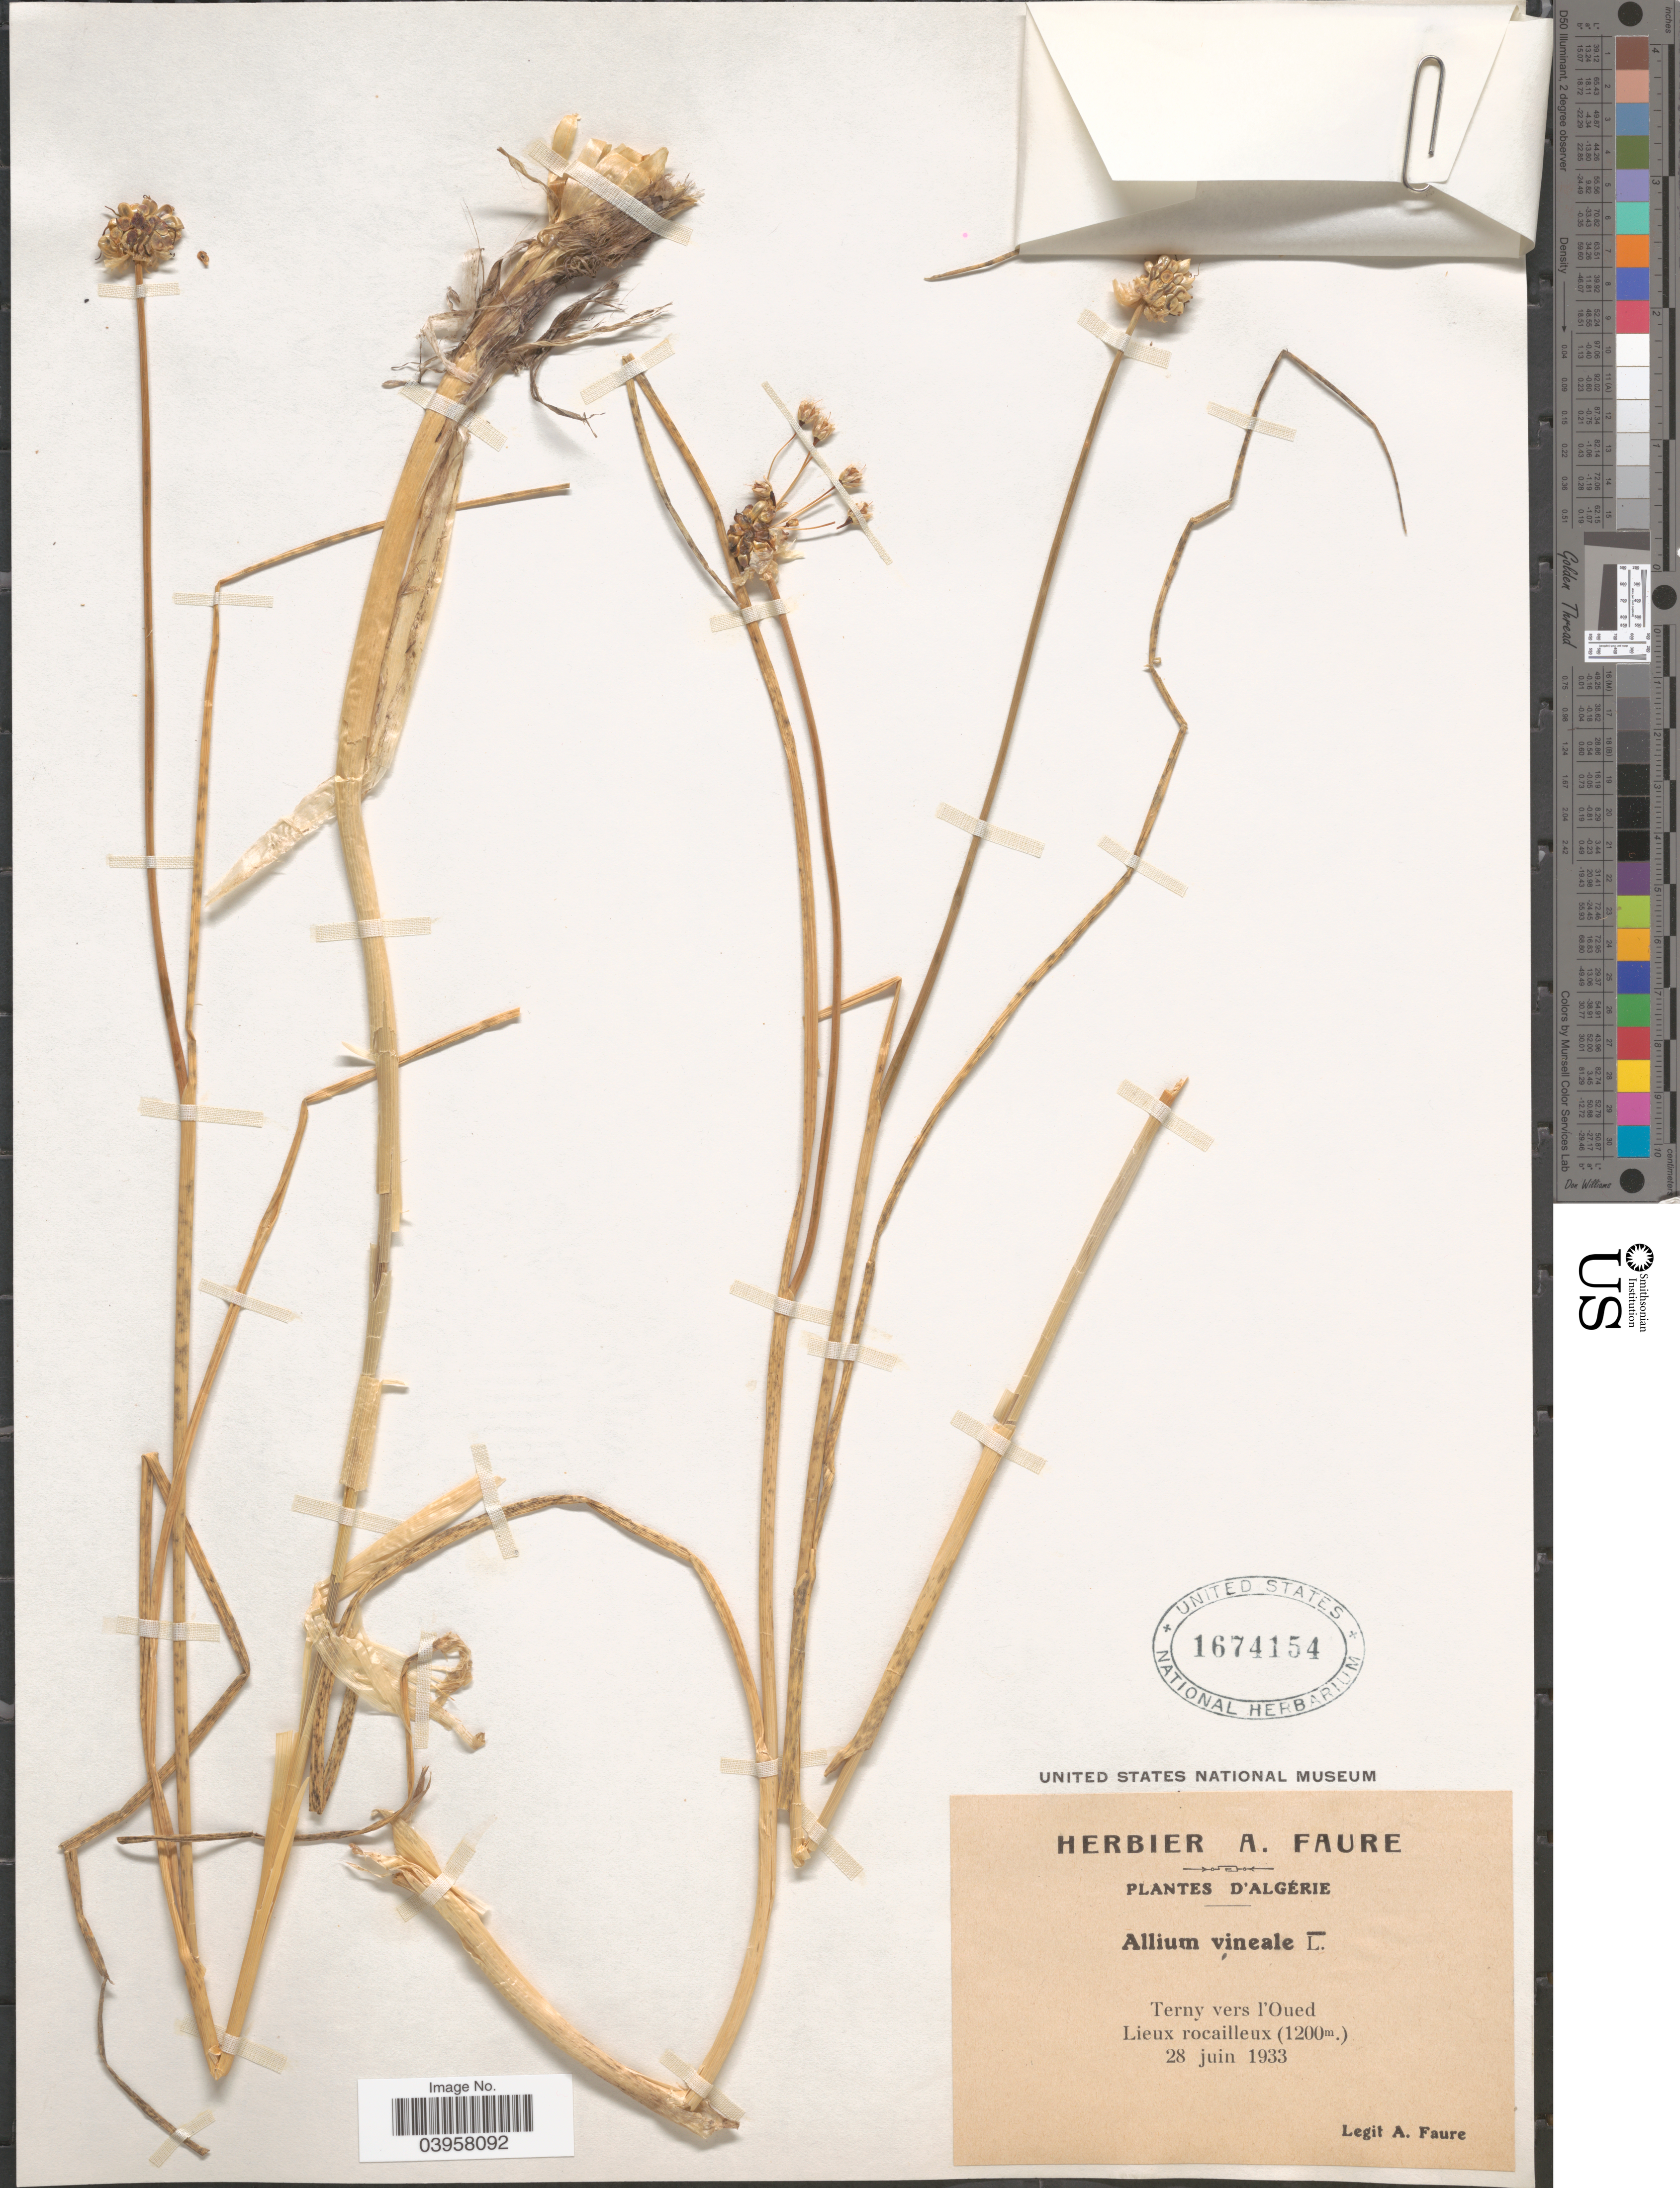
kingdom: Plantae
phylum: Tracheophyta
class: Liliopsida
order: Asparagales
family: Amaryllidaceae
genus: Allium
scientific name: Allium vineale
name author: L.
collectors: A. Faure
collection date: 1933-06-28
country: Algeria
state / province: El Oued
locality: Terny vers l'Oued. Lieux rocailleux.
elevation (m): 1200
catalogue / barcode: US 1674154